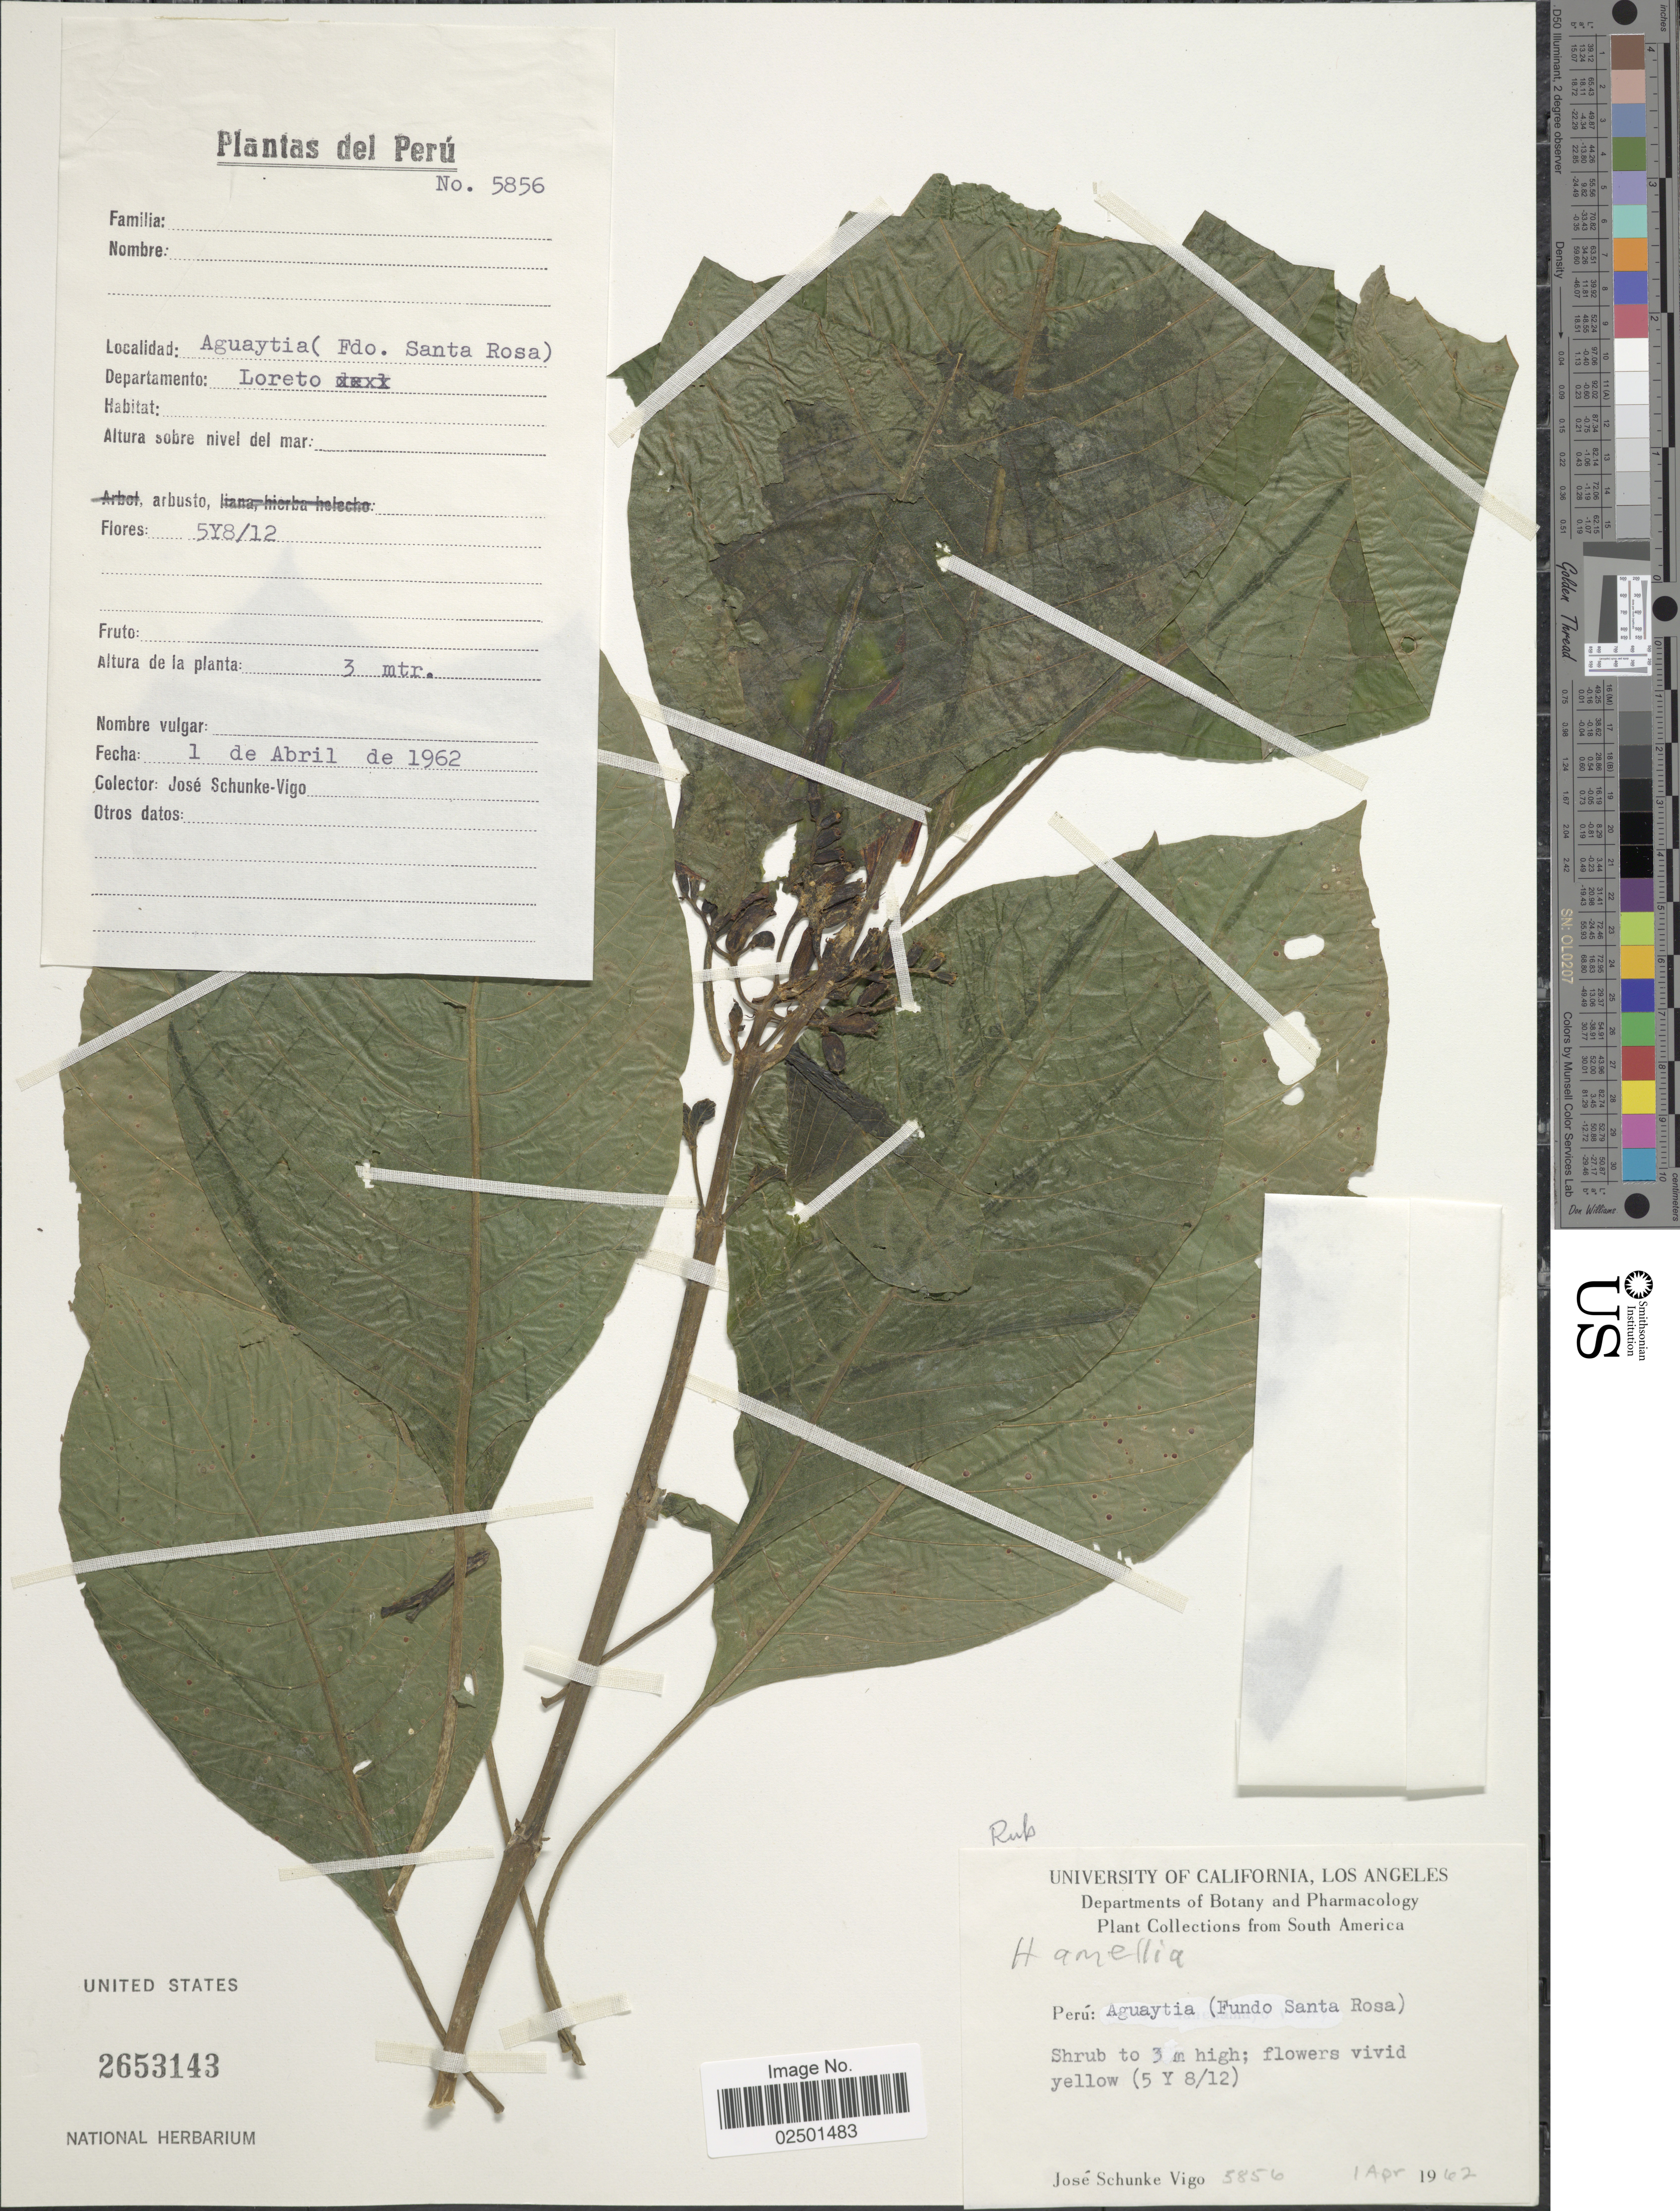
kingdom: Plantae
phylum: Tracheophyta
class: Magnoliopsida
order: Gentianales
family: Rubiaceae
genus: Hamelia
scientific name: Hamelia sp.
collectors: J. Schunke Vigo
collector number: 5856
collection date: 1962-04-01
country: Peru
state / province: Loreto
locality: Aguaytia (Fundo Santa Rosa). Departamento: Loreto.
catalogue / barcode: US 2653143